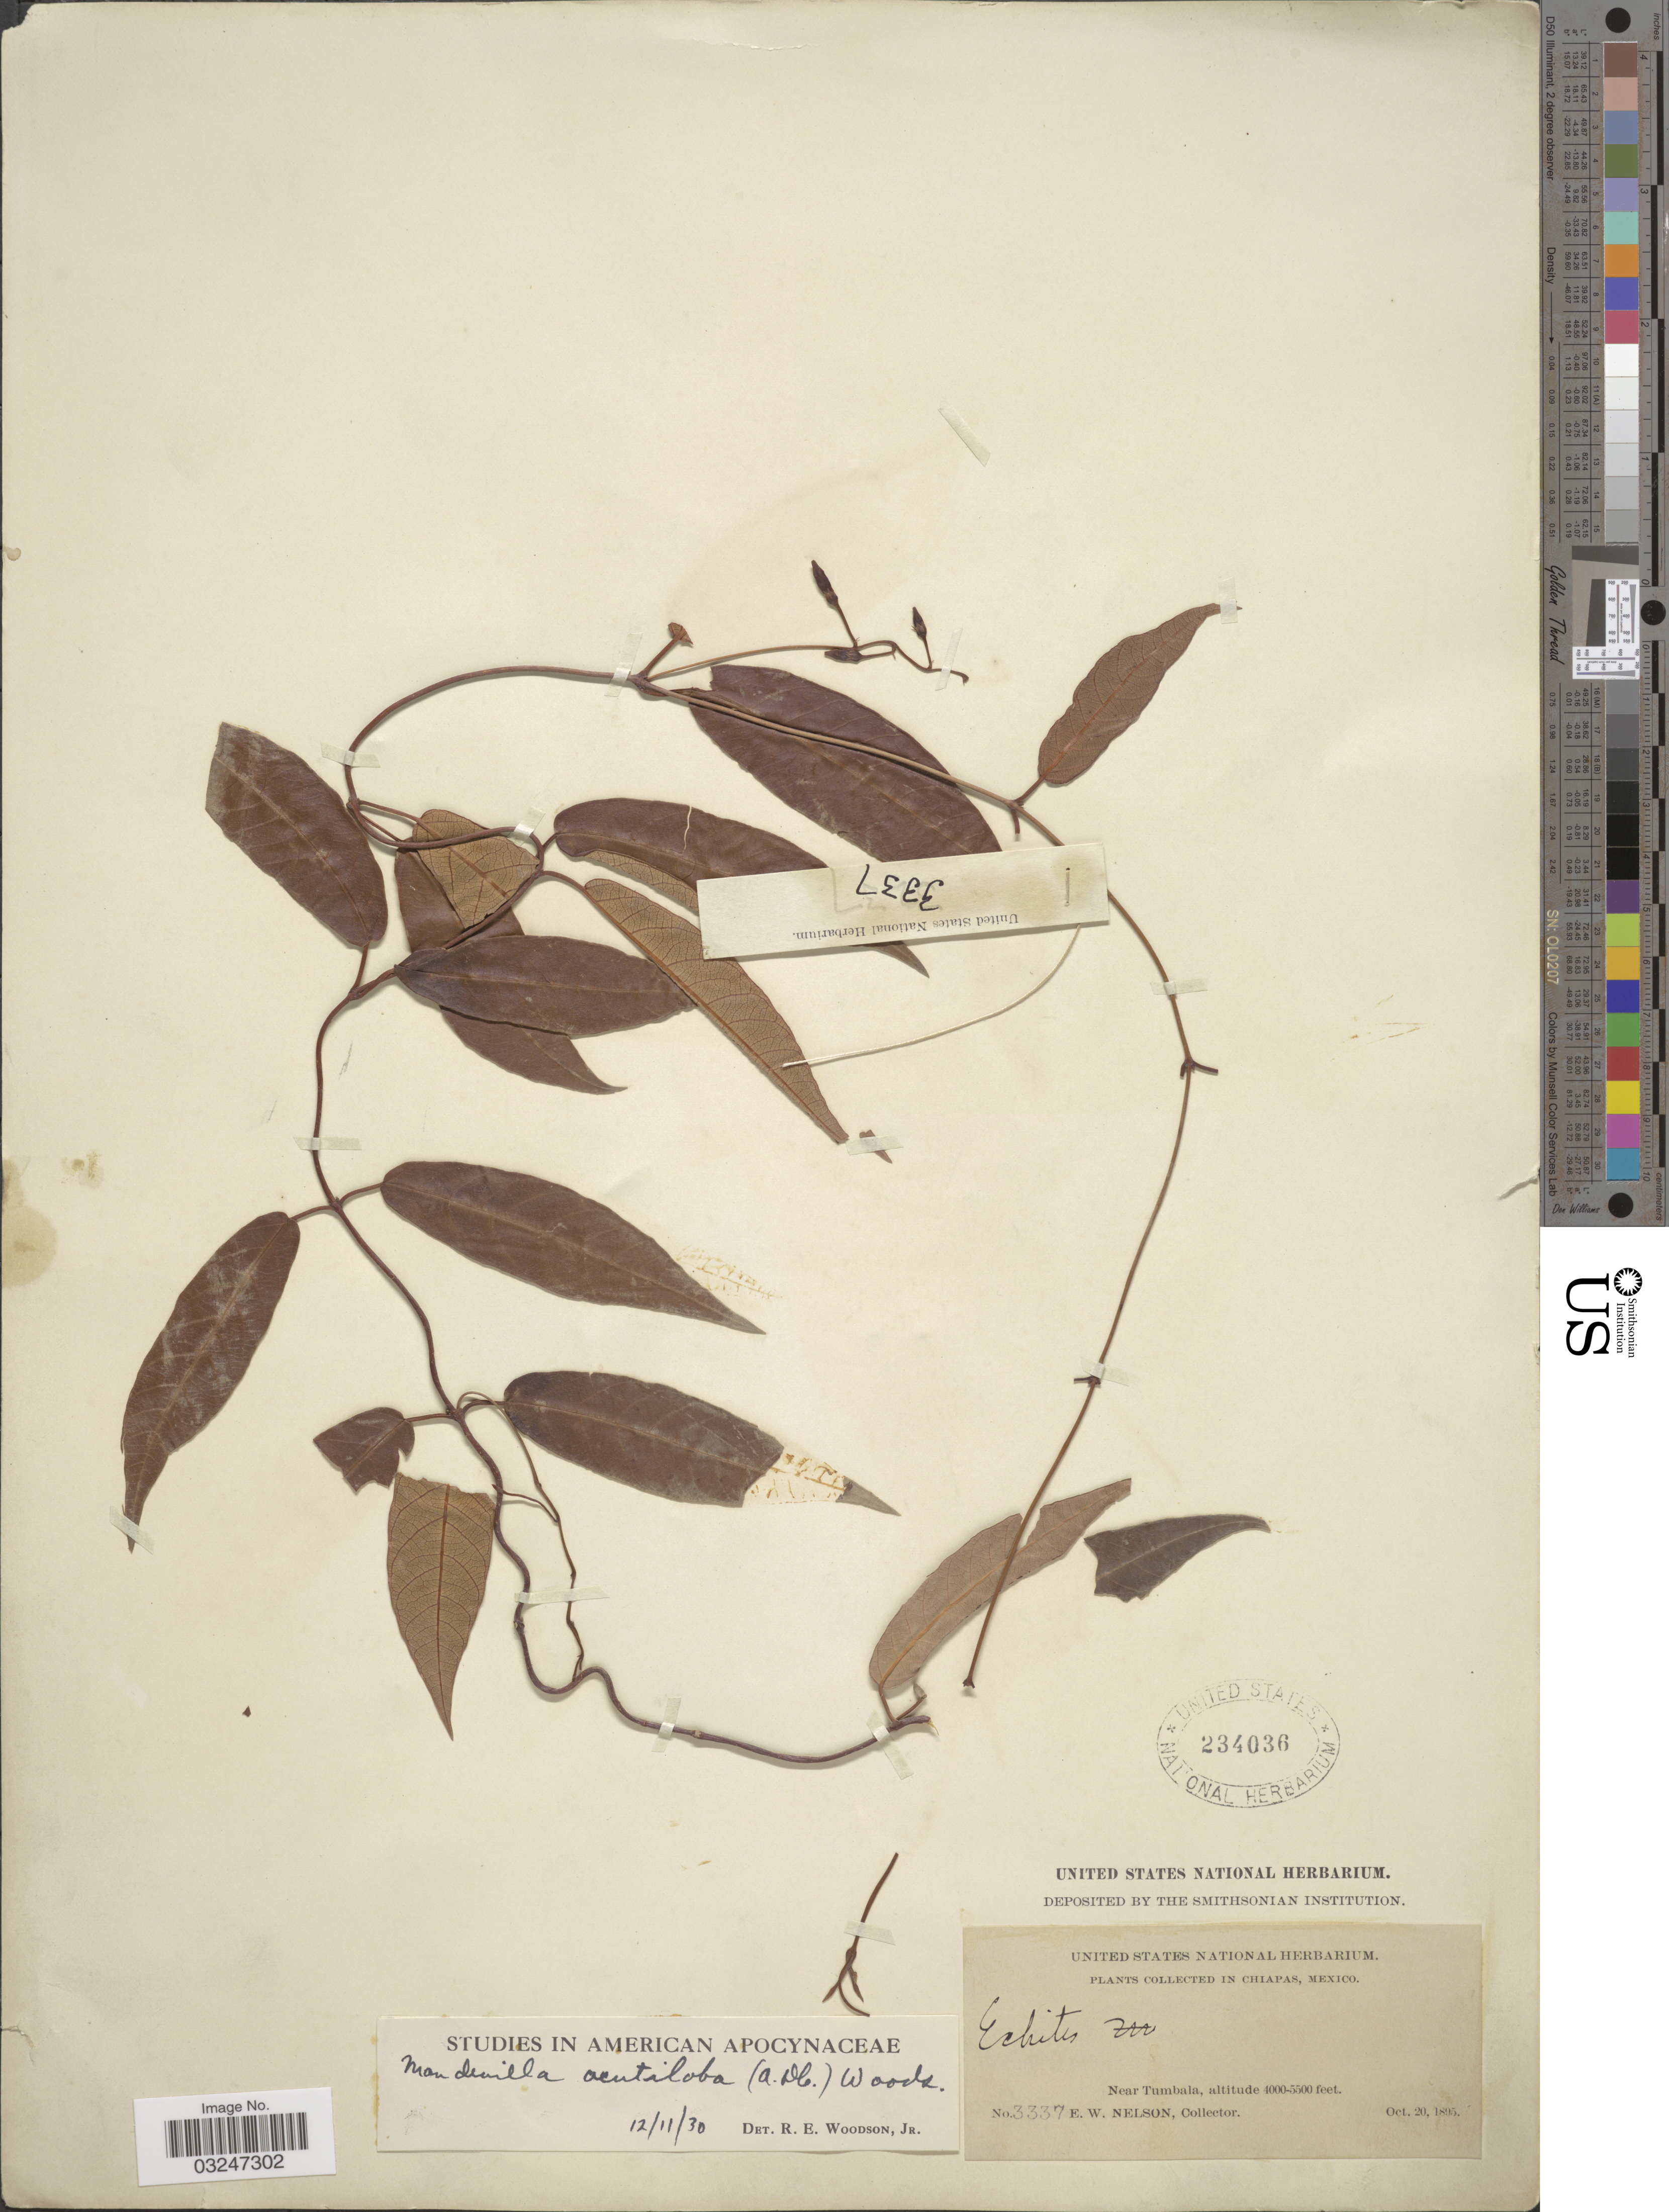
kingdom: Plantae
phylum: Tracheophyta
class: Magnoliopsida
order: Gentianales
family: Apocynaceae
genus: Mandevilla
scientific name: Mandevilla acutiloba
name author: (A. DC.) Woodson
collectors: E. W. Nelson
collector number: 3337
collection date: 1895-10-20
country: Mexico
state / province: Chiapas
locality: Near Tumbala.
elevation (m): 1219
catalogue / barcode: US 234036